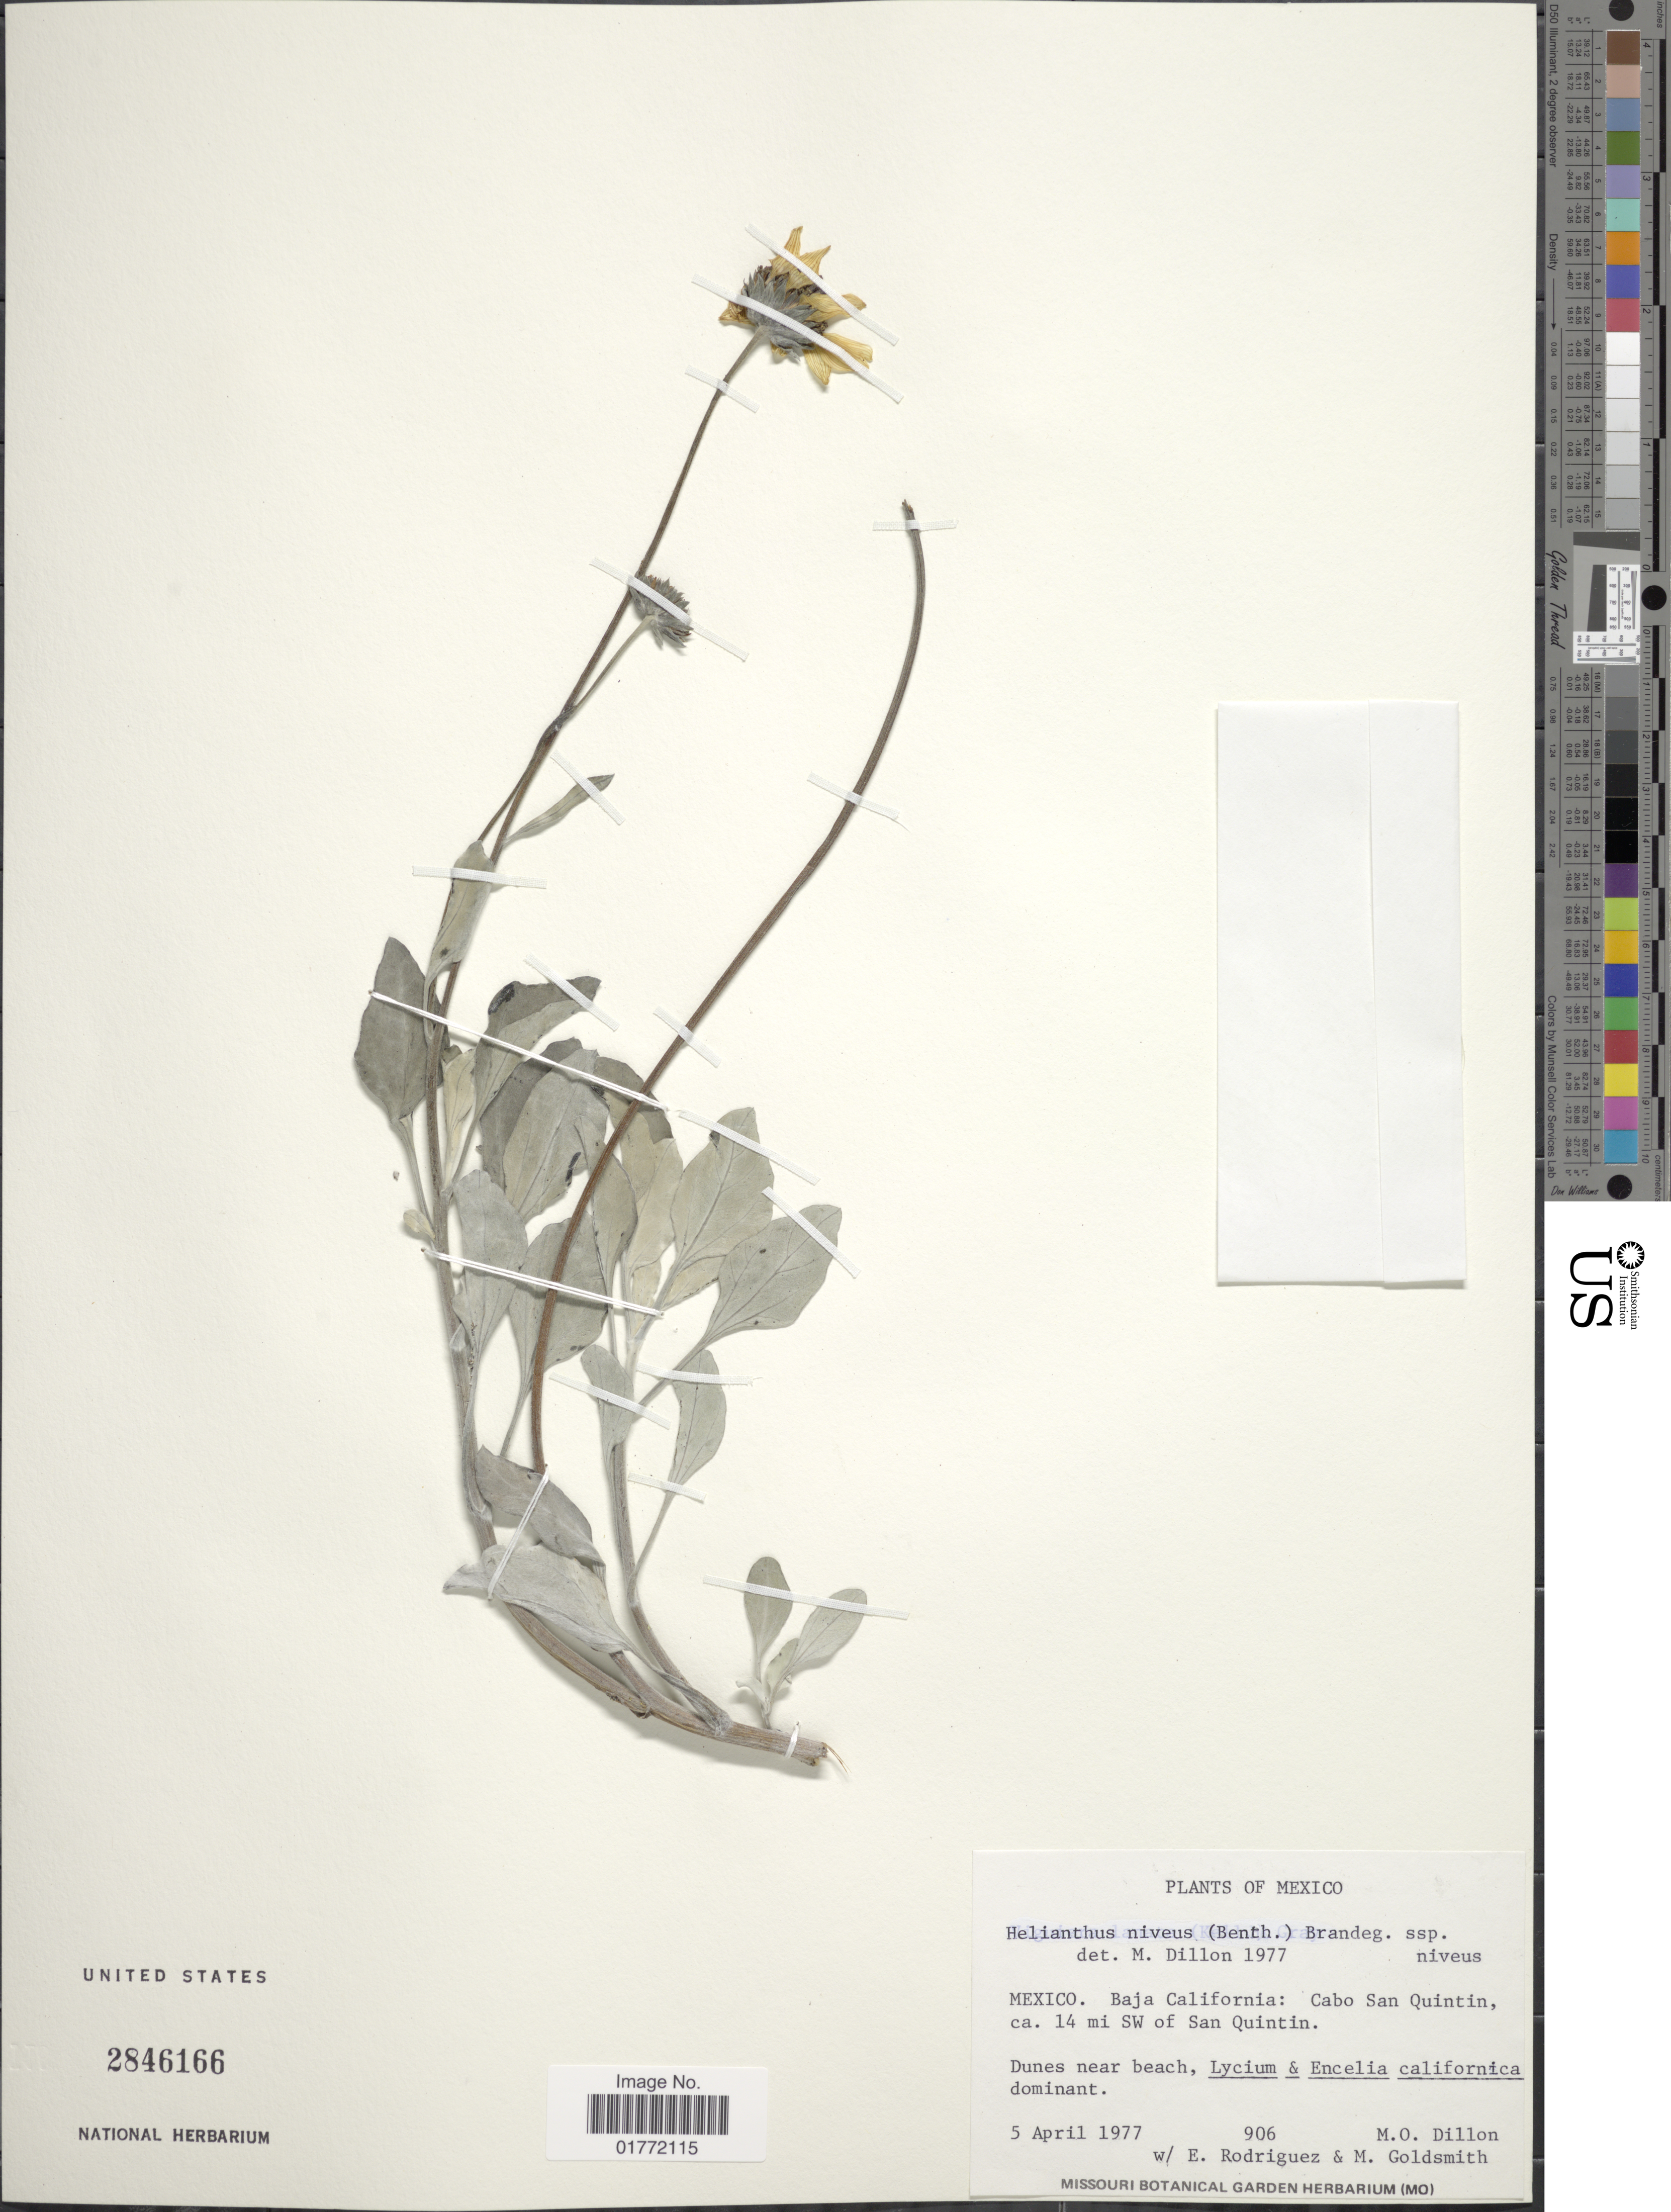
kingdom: Plantae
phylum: Tracheophyta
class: Magnoliopsida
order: Asterales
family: Asteraceae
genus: Helianthus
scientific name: Helianthus niveus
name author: (Benth.) Brandegee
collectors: M. O. Dillon, E. Rodriguez & M. Goldsmith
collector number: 906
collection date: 1977-04-05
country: Mexico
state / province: Baja California Sur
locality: Cabo San Quintin, ca. 14 mi SW of San Quintin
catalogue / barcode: US 2846166